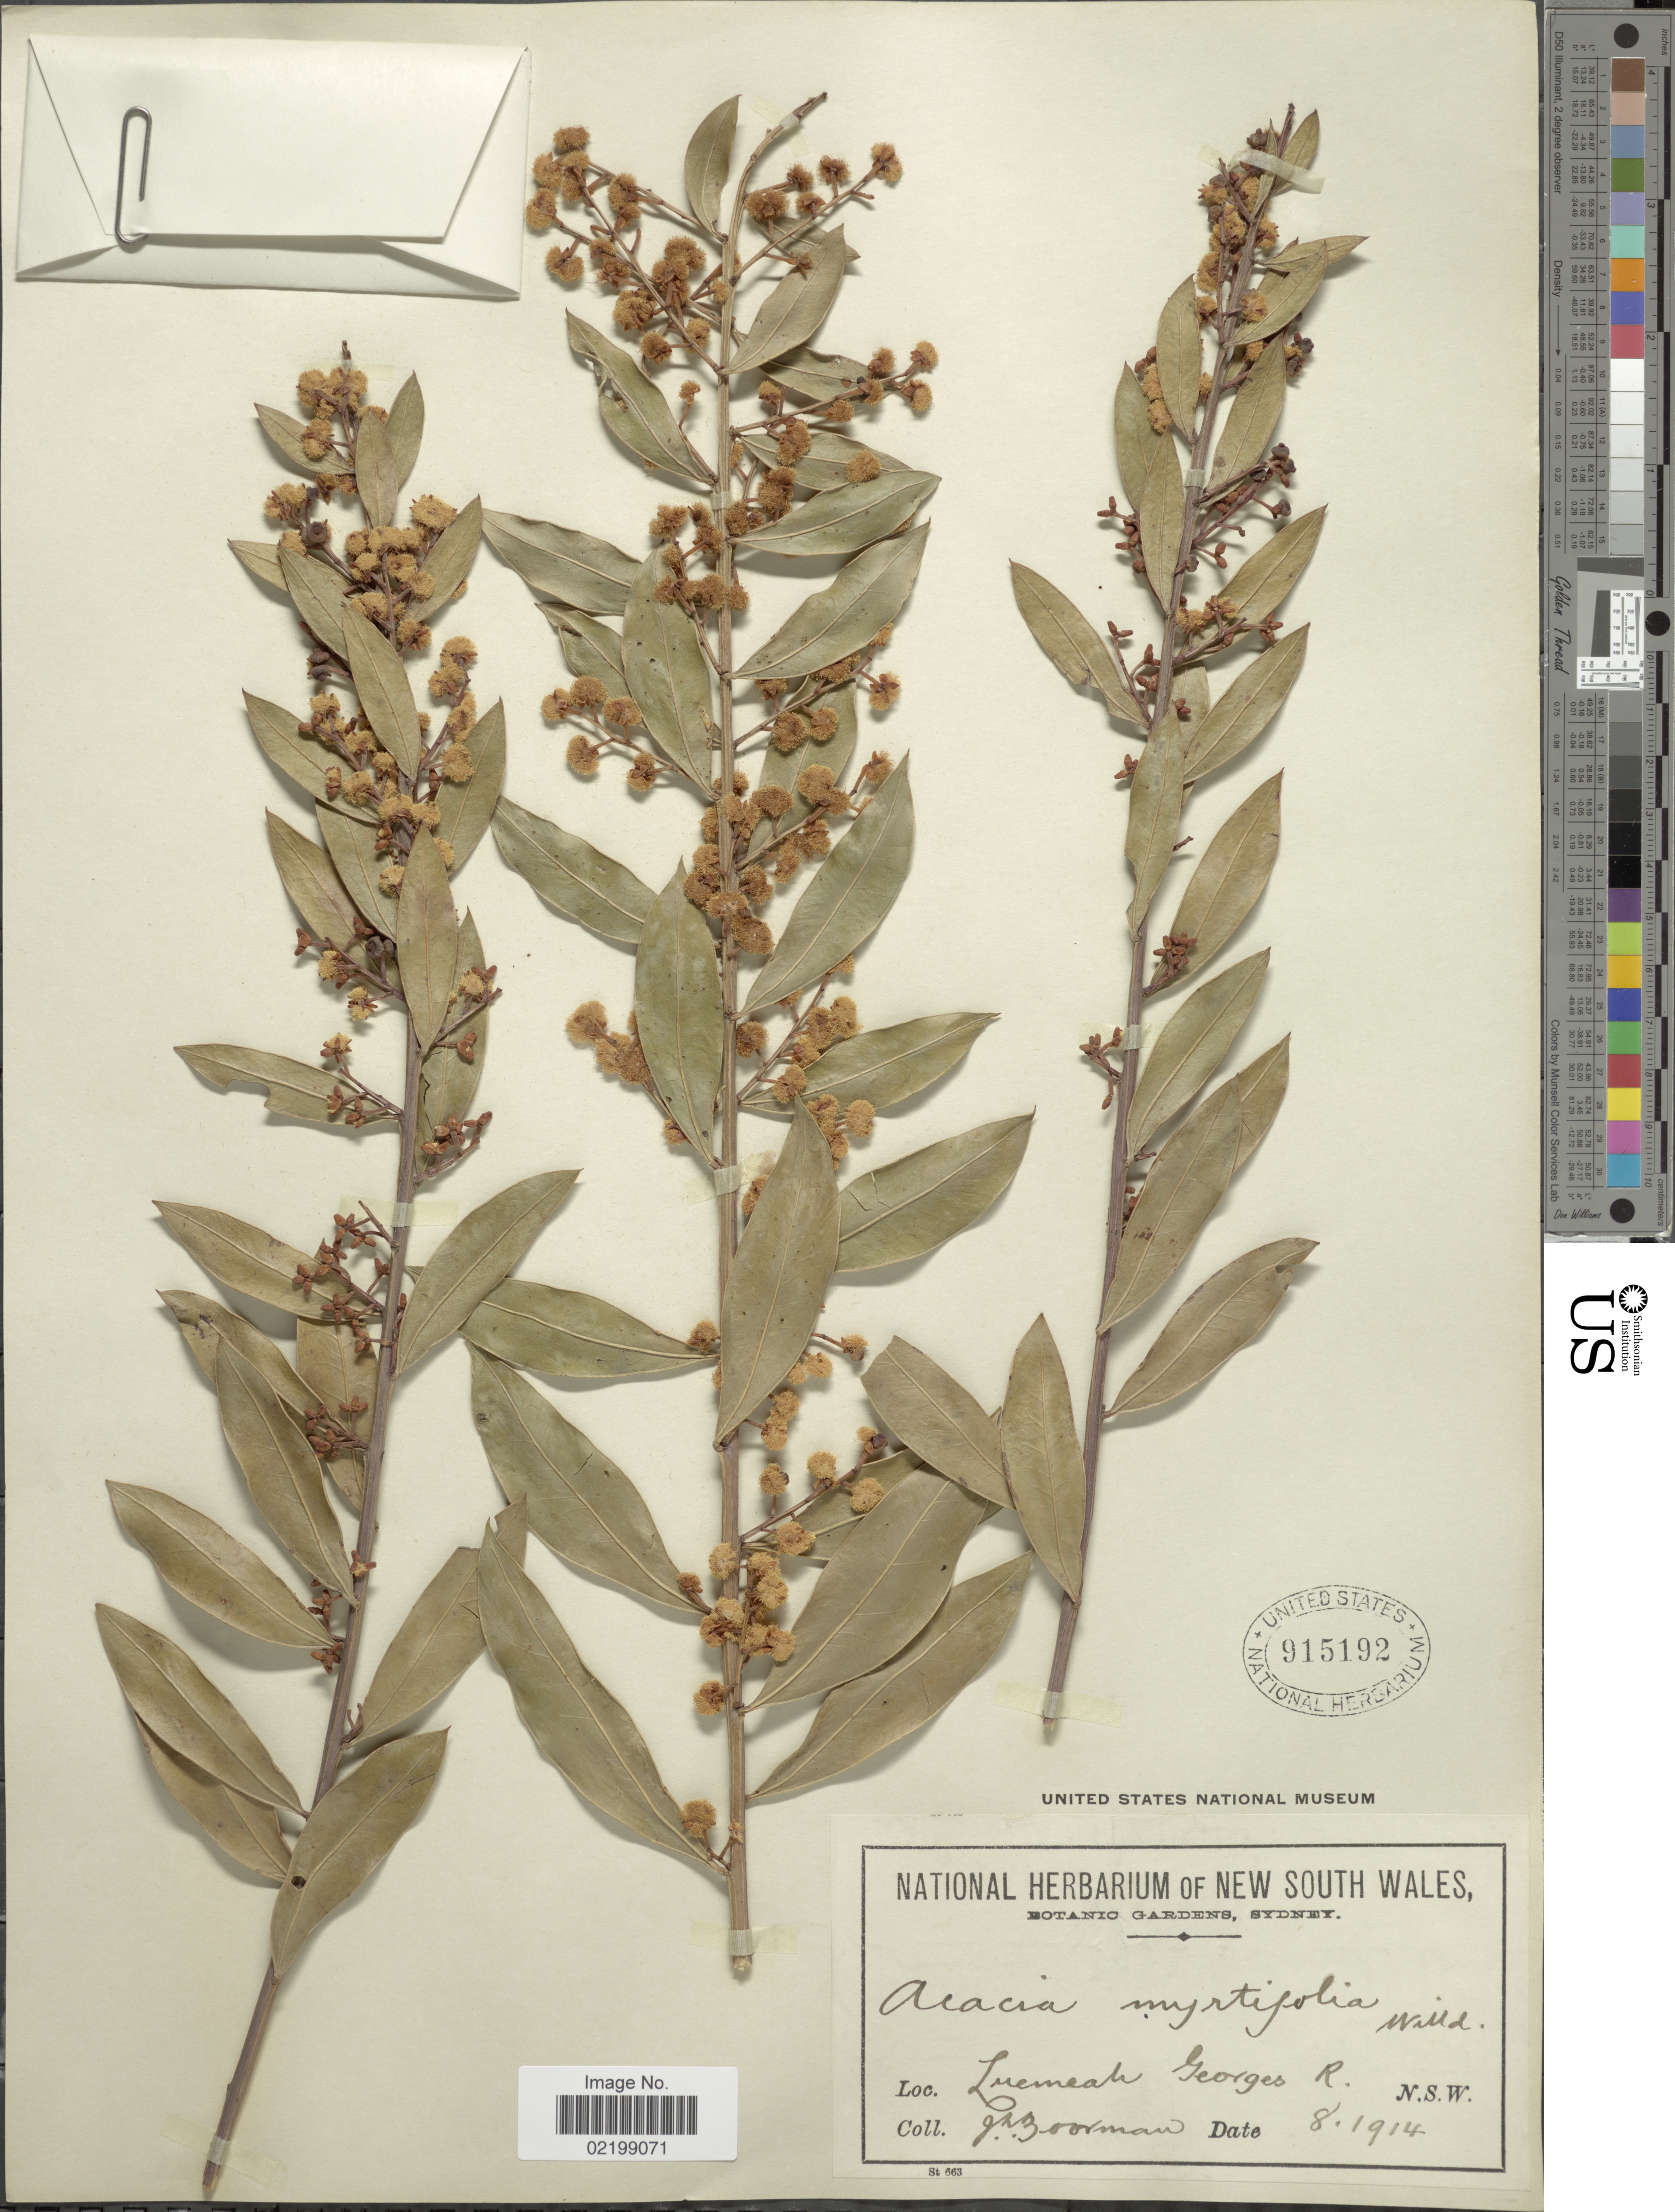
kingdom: Plantae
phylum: Tracheophyta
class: Magnoliopsida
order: Fabales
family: Fabaceae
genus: Acacia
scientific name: Acacia myrtifolia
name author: (Sm.) Willd.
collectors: J. Boorman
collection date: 1914-08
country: Australia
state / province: New South Wales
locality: Luemeah [Leumeah] Georges R.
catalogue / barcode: US 915192